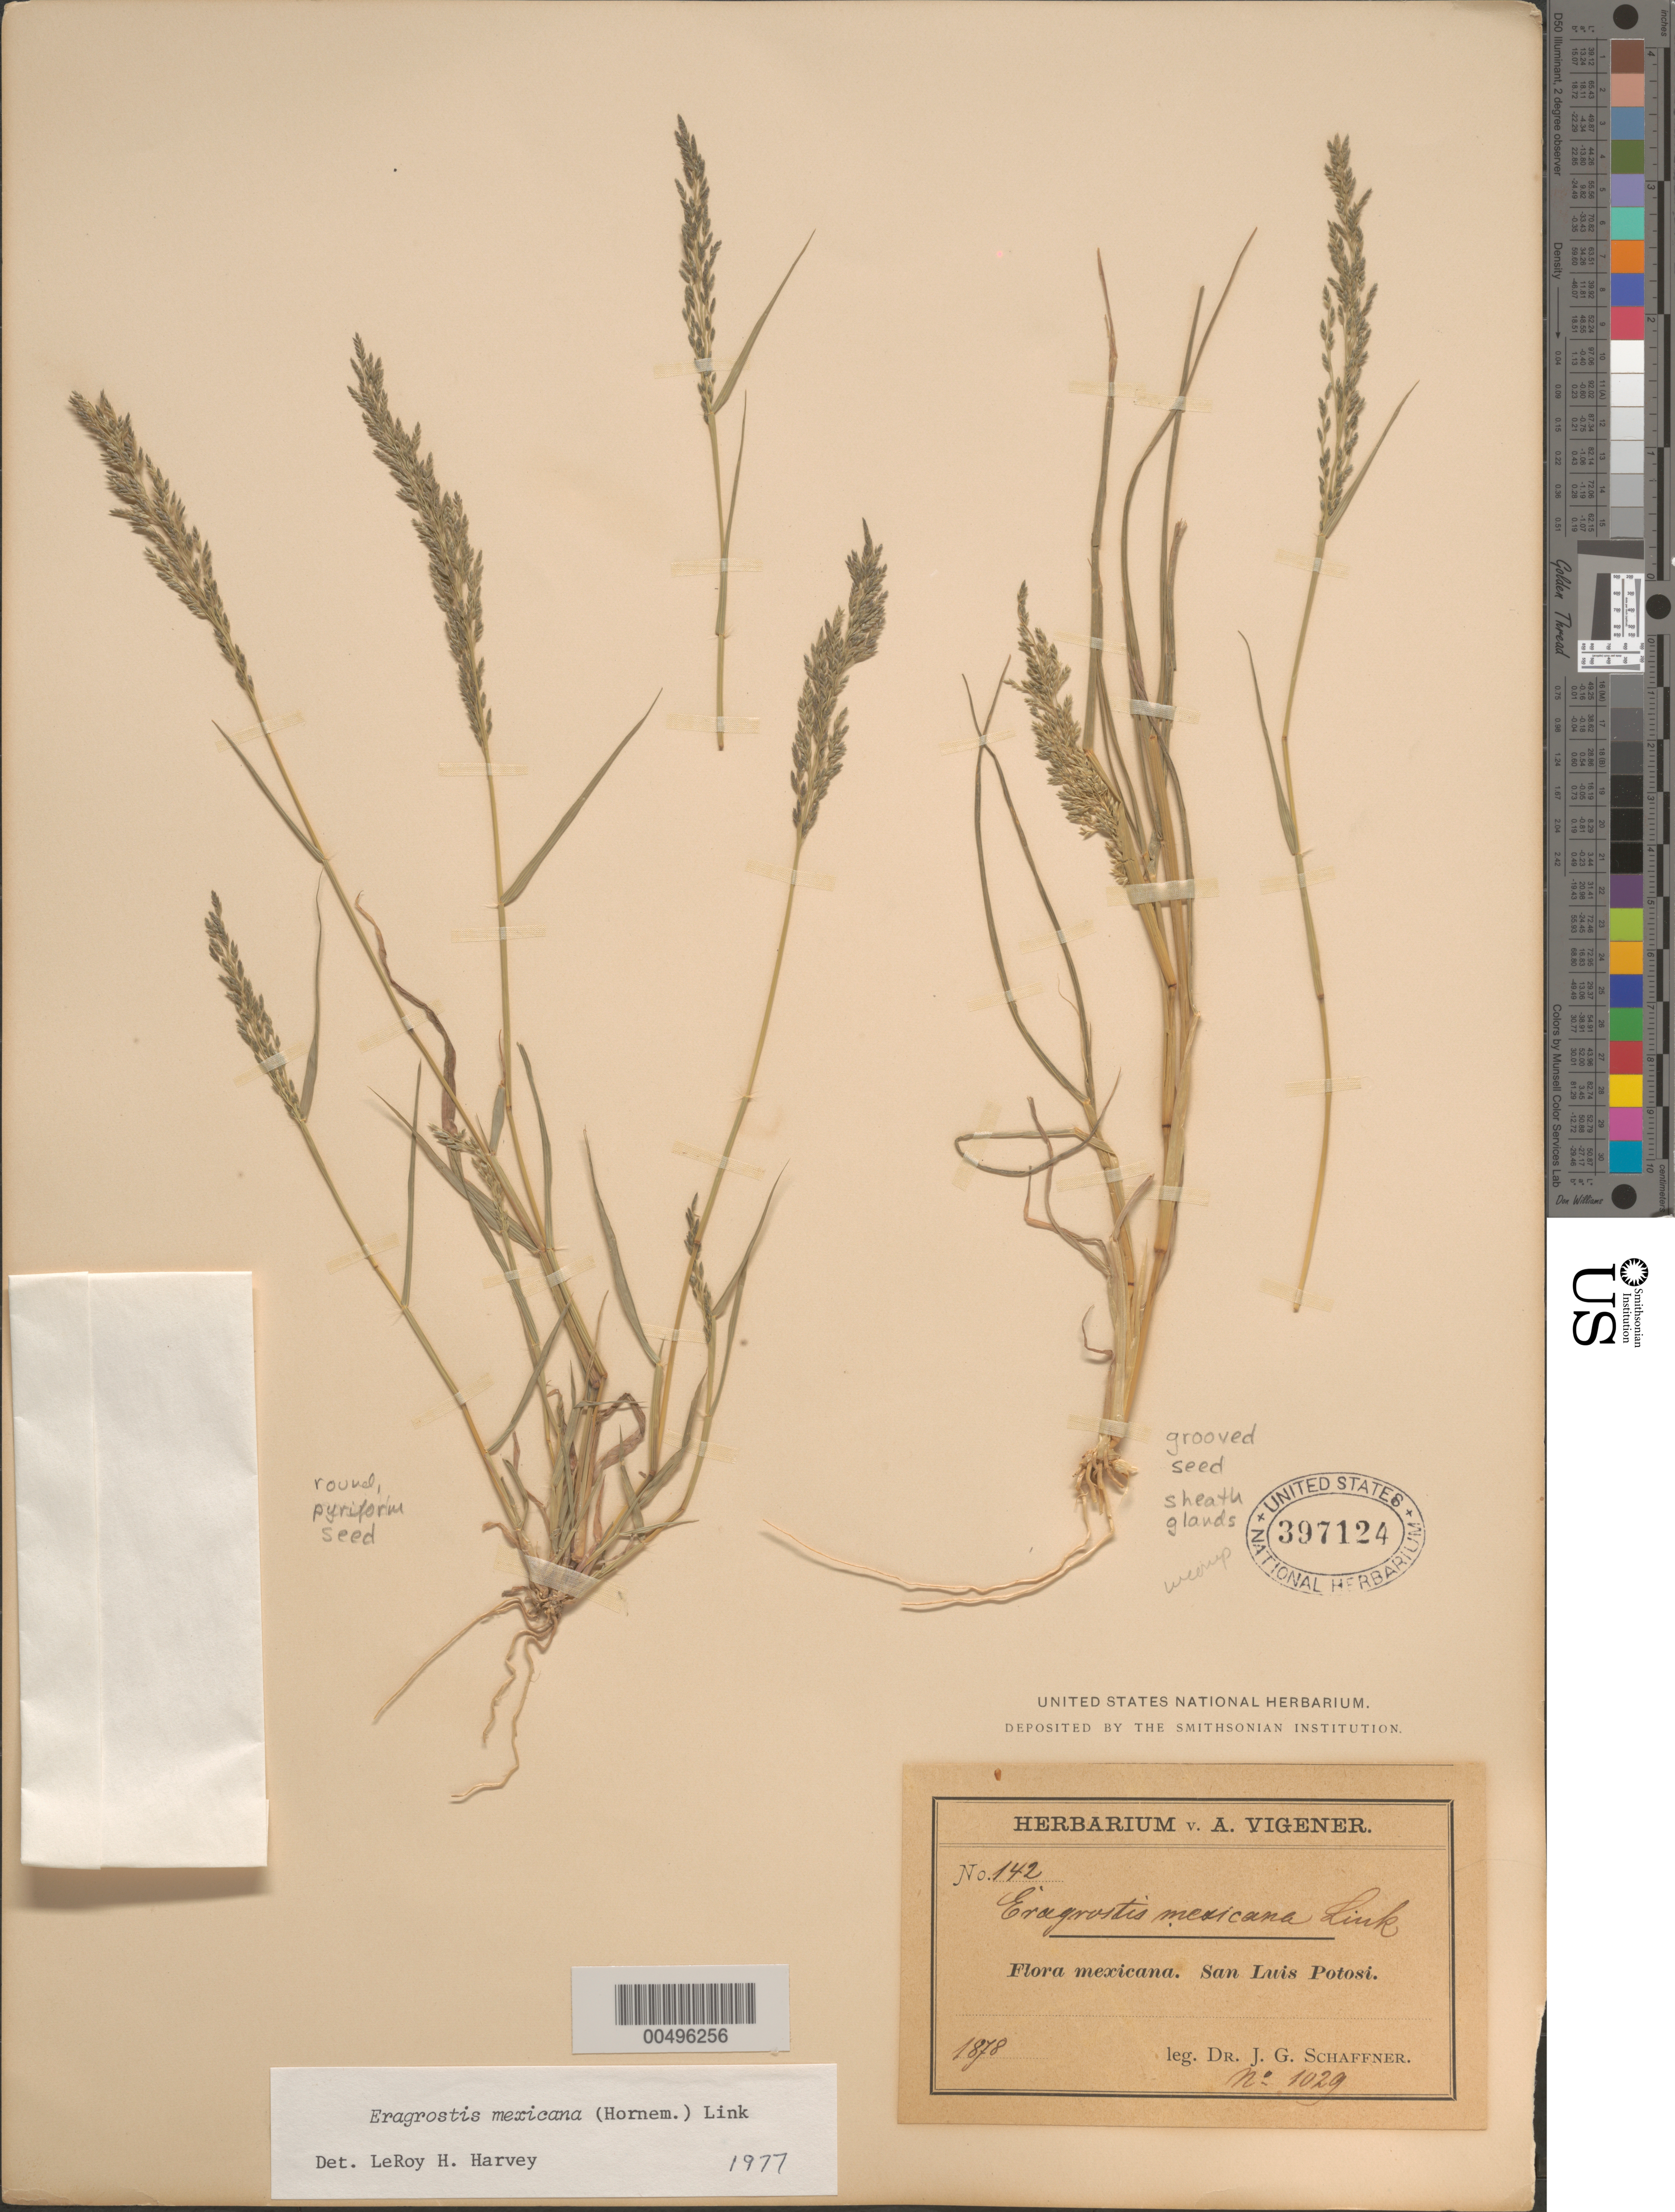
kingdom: Plantae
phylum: Tracheophyta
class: Liliopsida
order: Poales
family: Poaceae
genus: Eragrostis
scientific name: Eragrostis mexicana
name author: (Hornem.) Link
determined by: Harvey, L. H.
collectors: J. G. Schaffner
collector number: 1029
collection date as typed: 1878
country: Mexico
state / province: San Luis Potosi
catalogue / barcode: US 397124